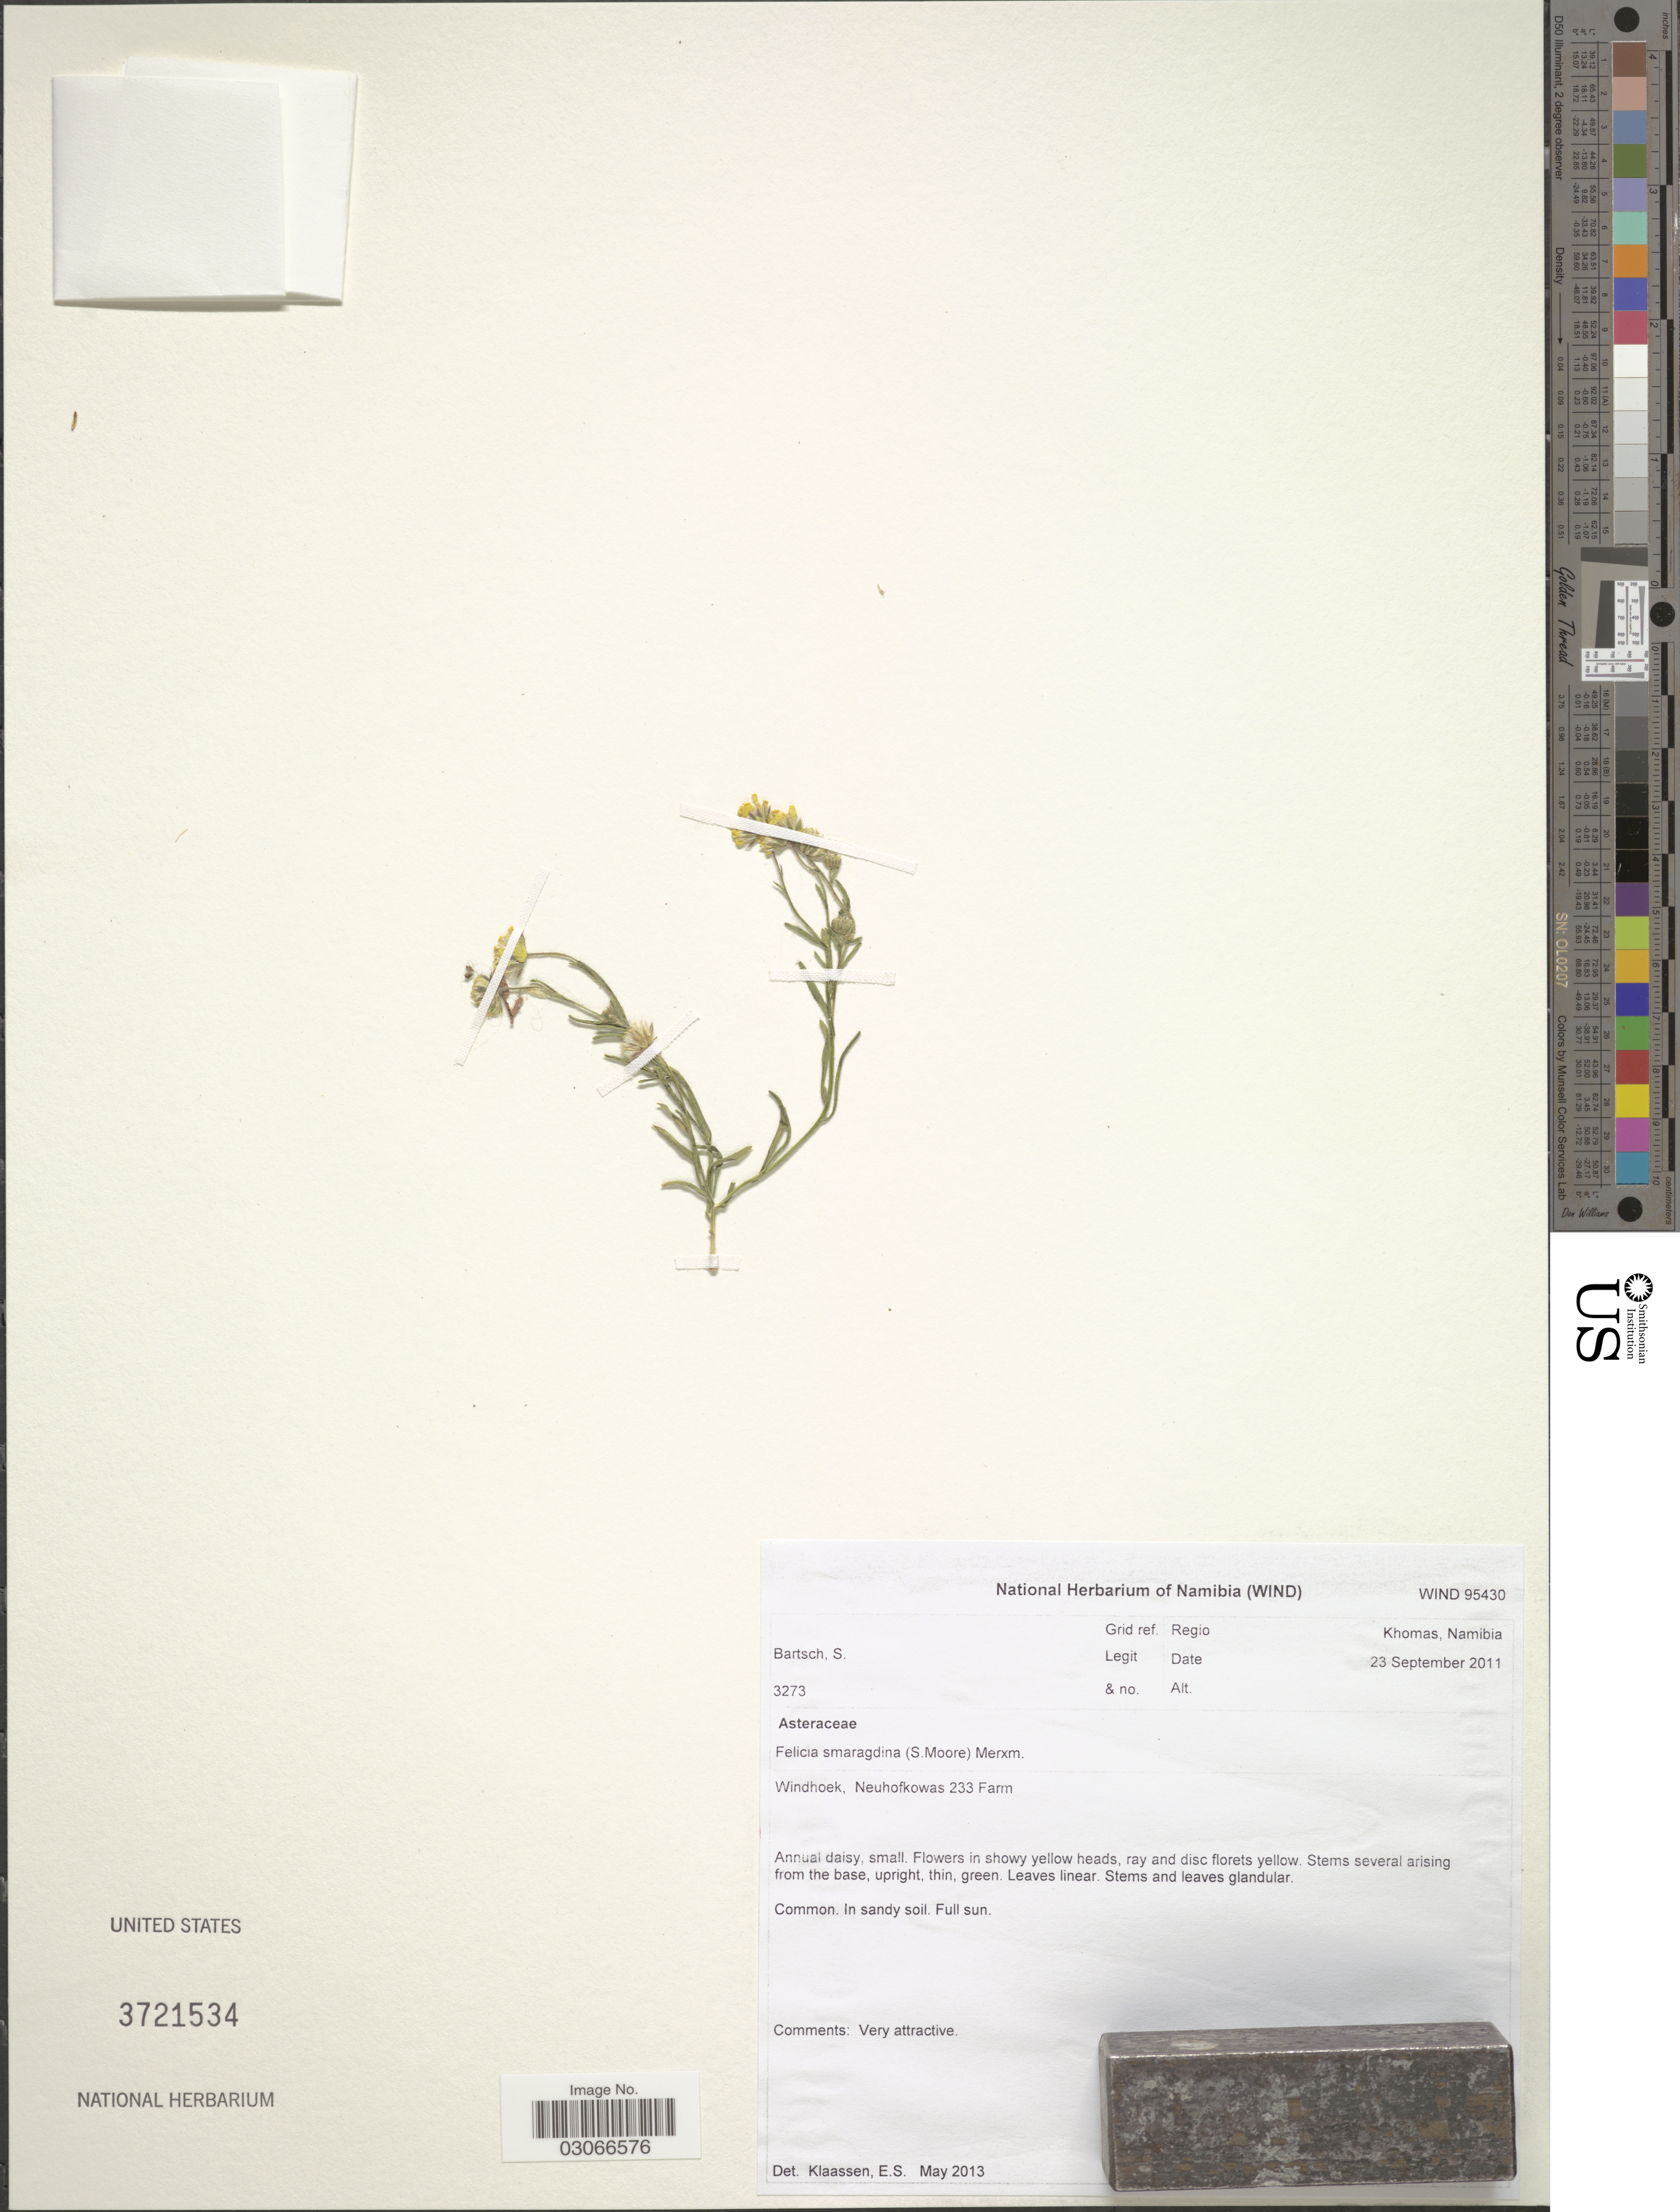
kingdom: Plantae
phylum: Tracheophyta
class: Magnoliopsida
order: Asterales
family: Asteraceae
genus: Felicia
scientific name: Felicia smaragdina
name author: (S. Moore) Merxm.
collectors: S. Bartsch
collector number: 3273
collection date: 2011-09-23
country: Namibia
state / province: Khomas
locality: Regio Khomas. Windhoek, Neuhofkowas 233 Farm.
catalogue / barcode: US 3721534